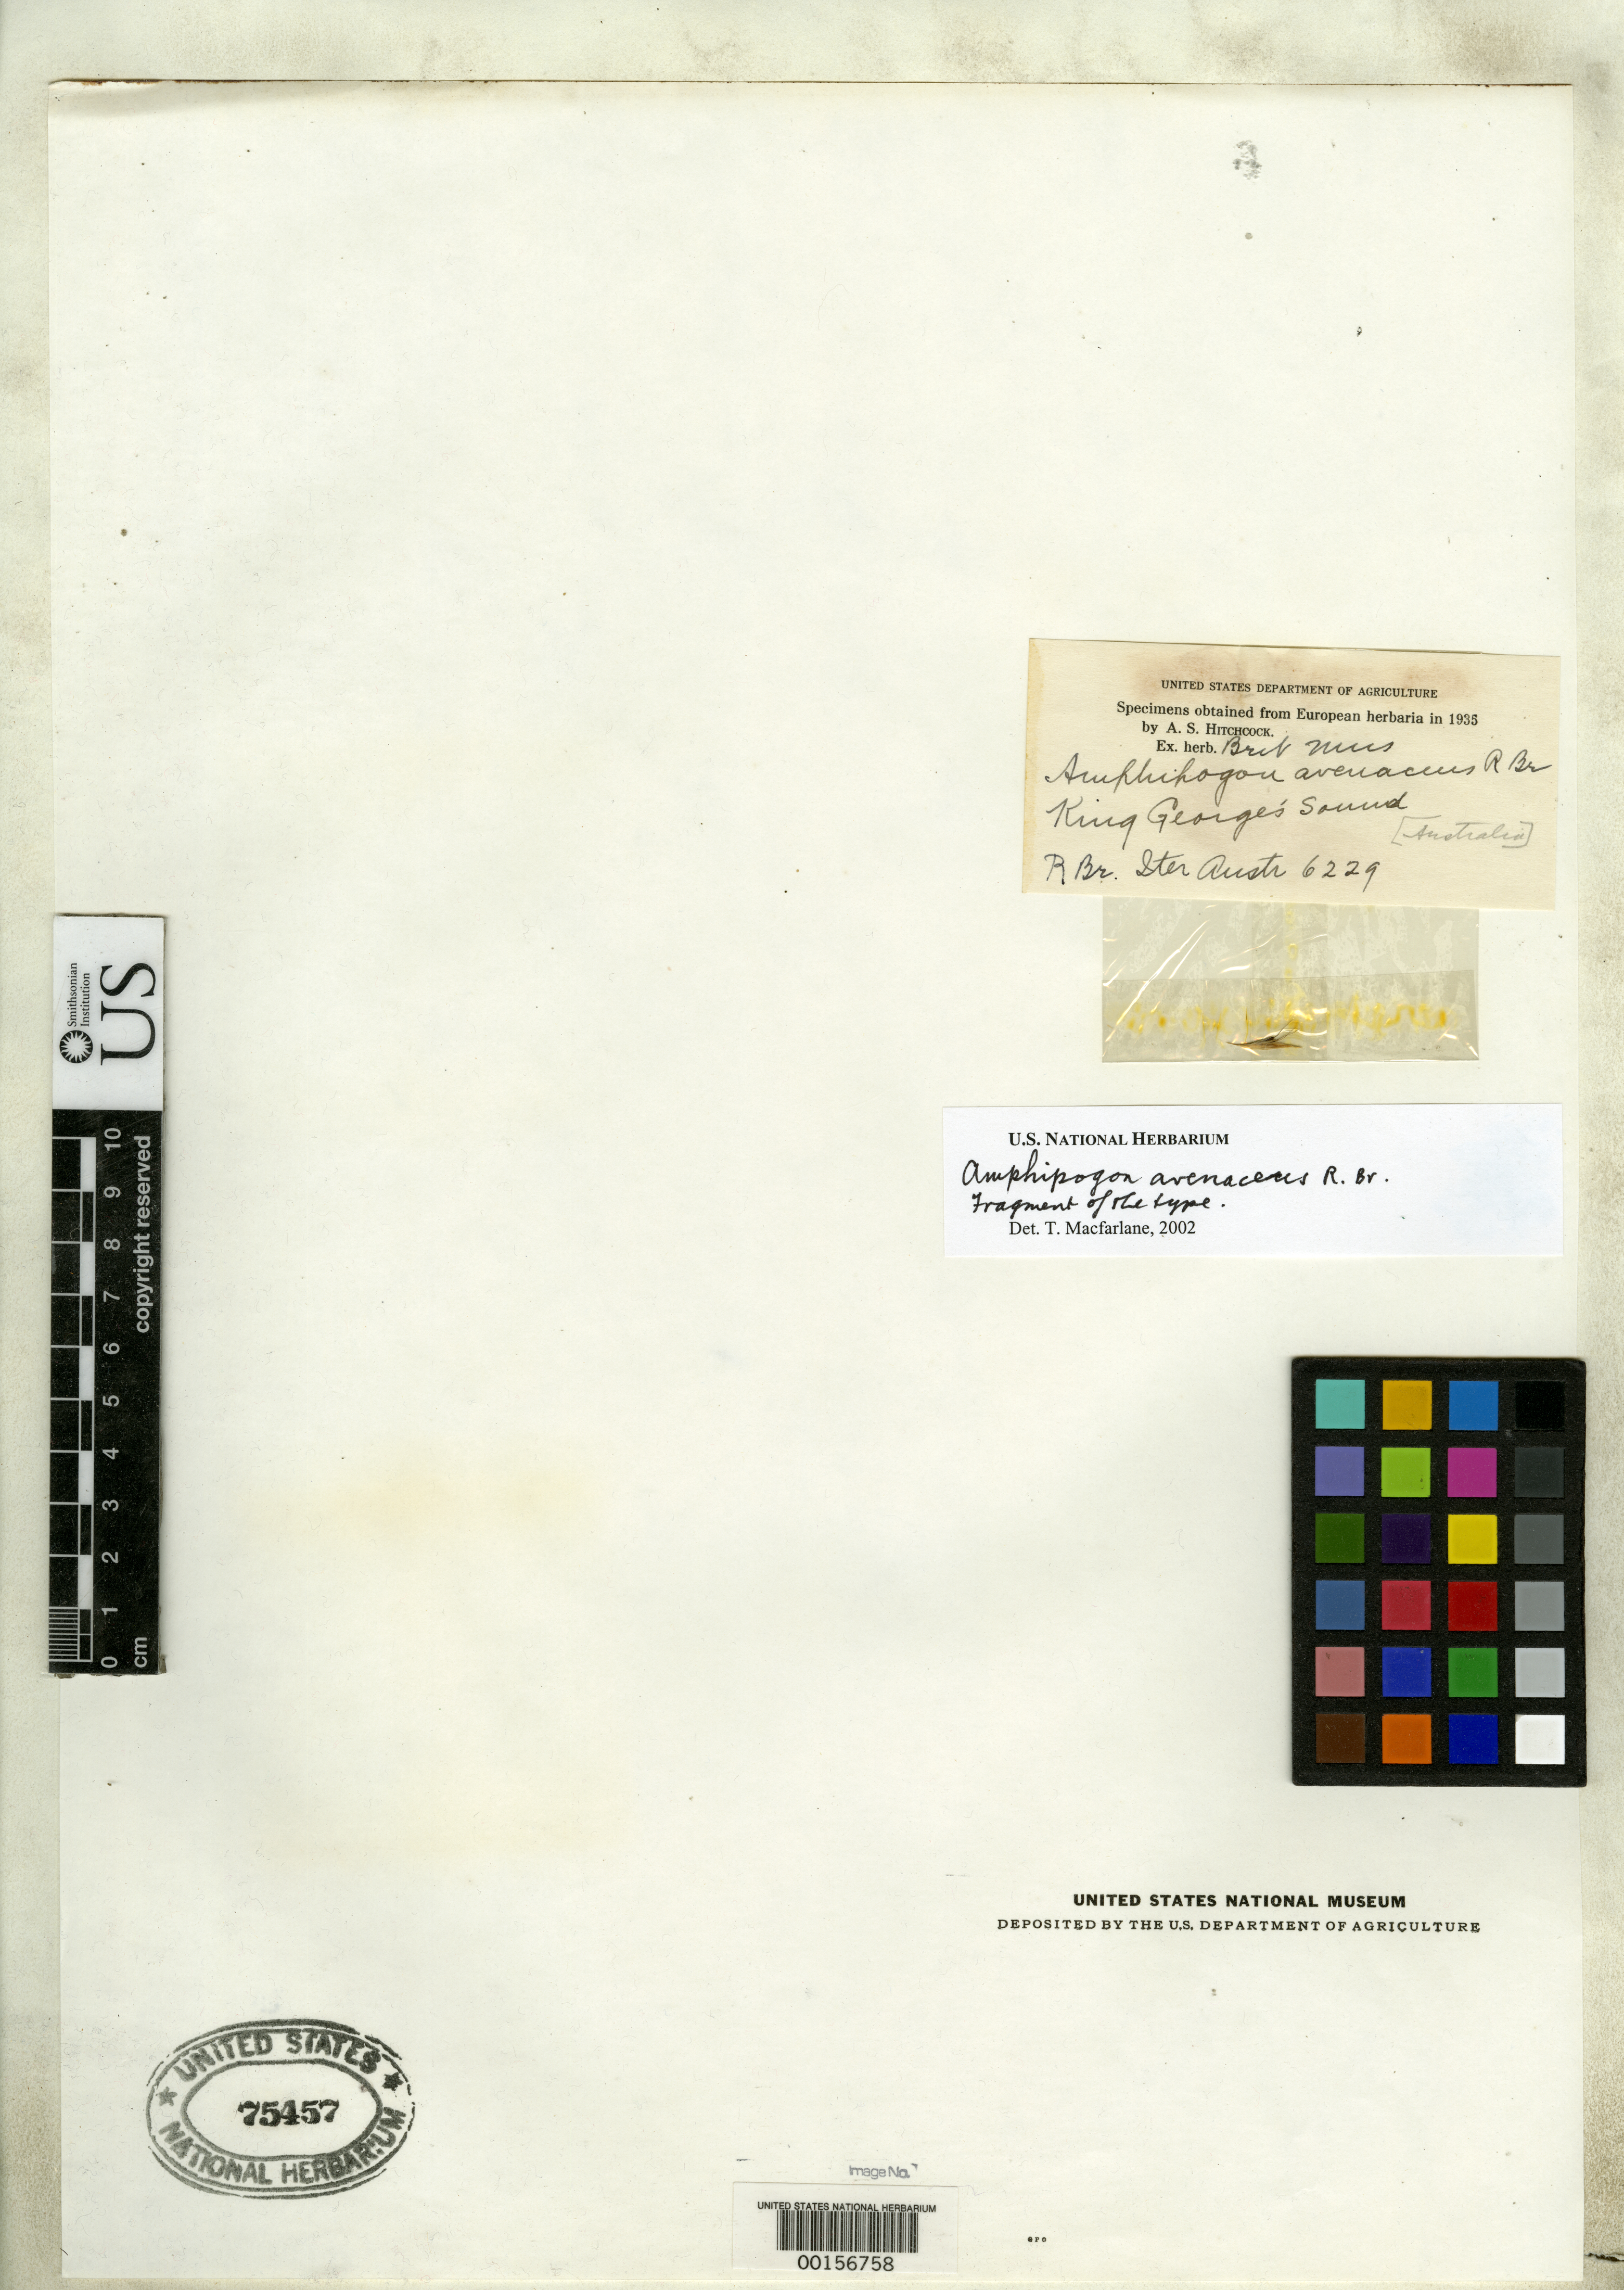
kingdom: Plantae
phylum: Tracheophyta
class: Liliopsida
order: Poales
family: Poaceae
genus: Amphipogon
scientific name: Amphipogon avenaceus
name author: R. Br.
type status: Type Fragment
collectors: W. T. Aiton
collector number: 6229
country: Australia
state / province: Western Australia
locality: New Holland, Leeuwin and Wilson Promontories, King George's Sound.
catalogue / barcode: US 75457